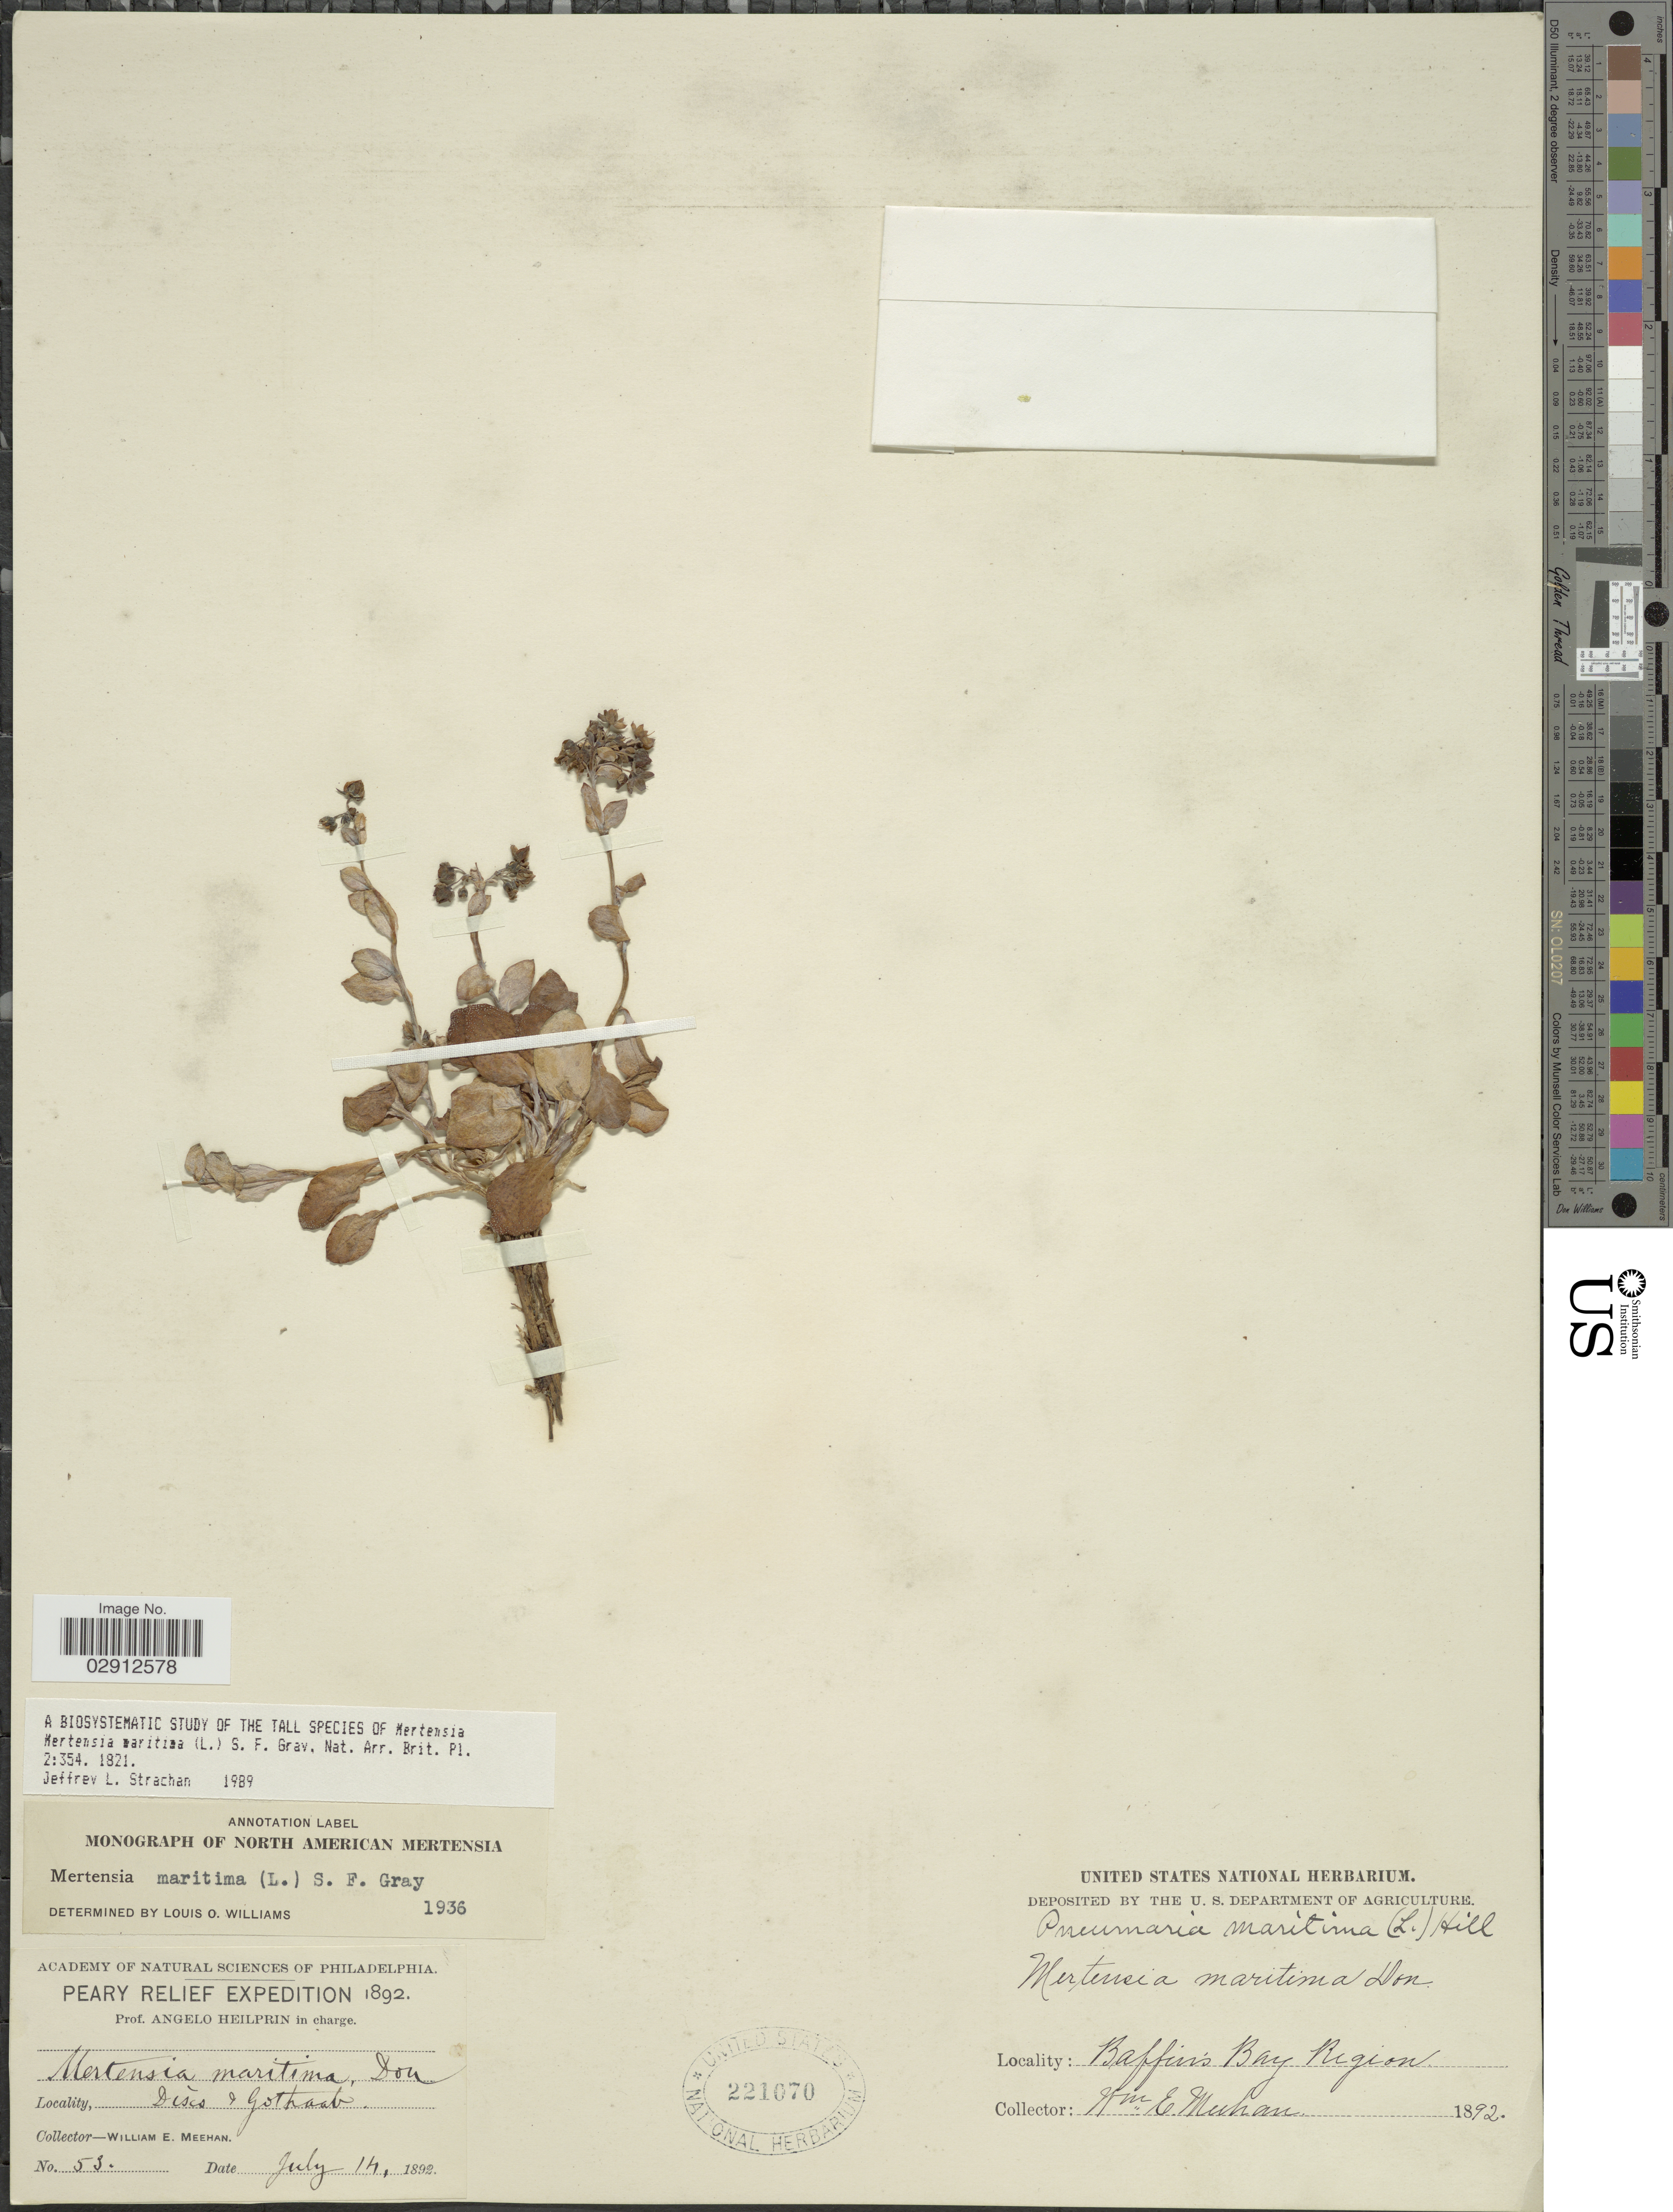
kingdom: Plantae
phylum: Tracheophyta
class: Magnoliopsida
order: Boraginales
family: Boraginaceae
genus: Mertensia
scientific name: Mertensia maritima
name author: (L.) S.F. Gray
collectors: W. Meehan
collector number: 53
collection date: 1892-07-14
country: Greenland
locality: Peary Relief Expedition, Disco & Gothaab. Baffins Bay Region.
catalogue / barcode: US 221070